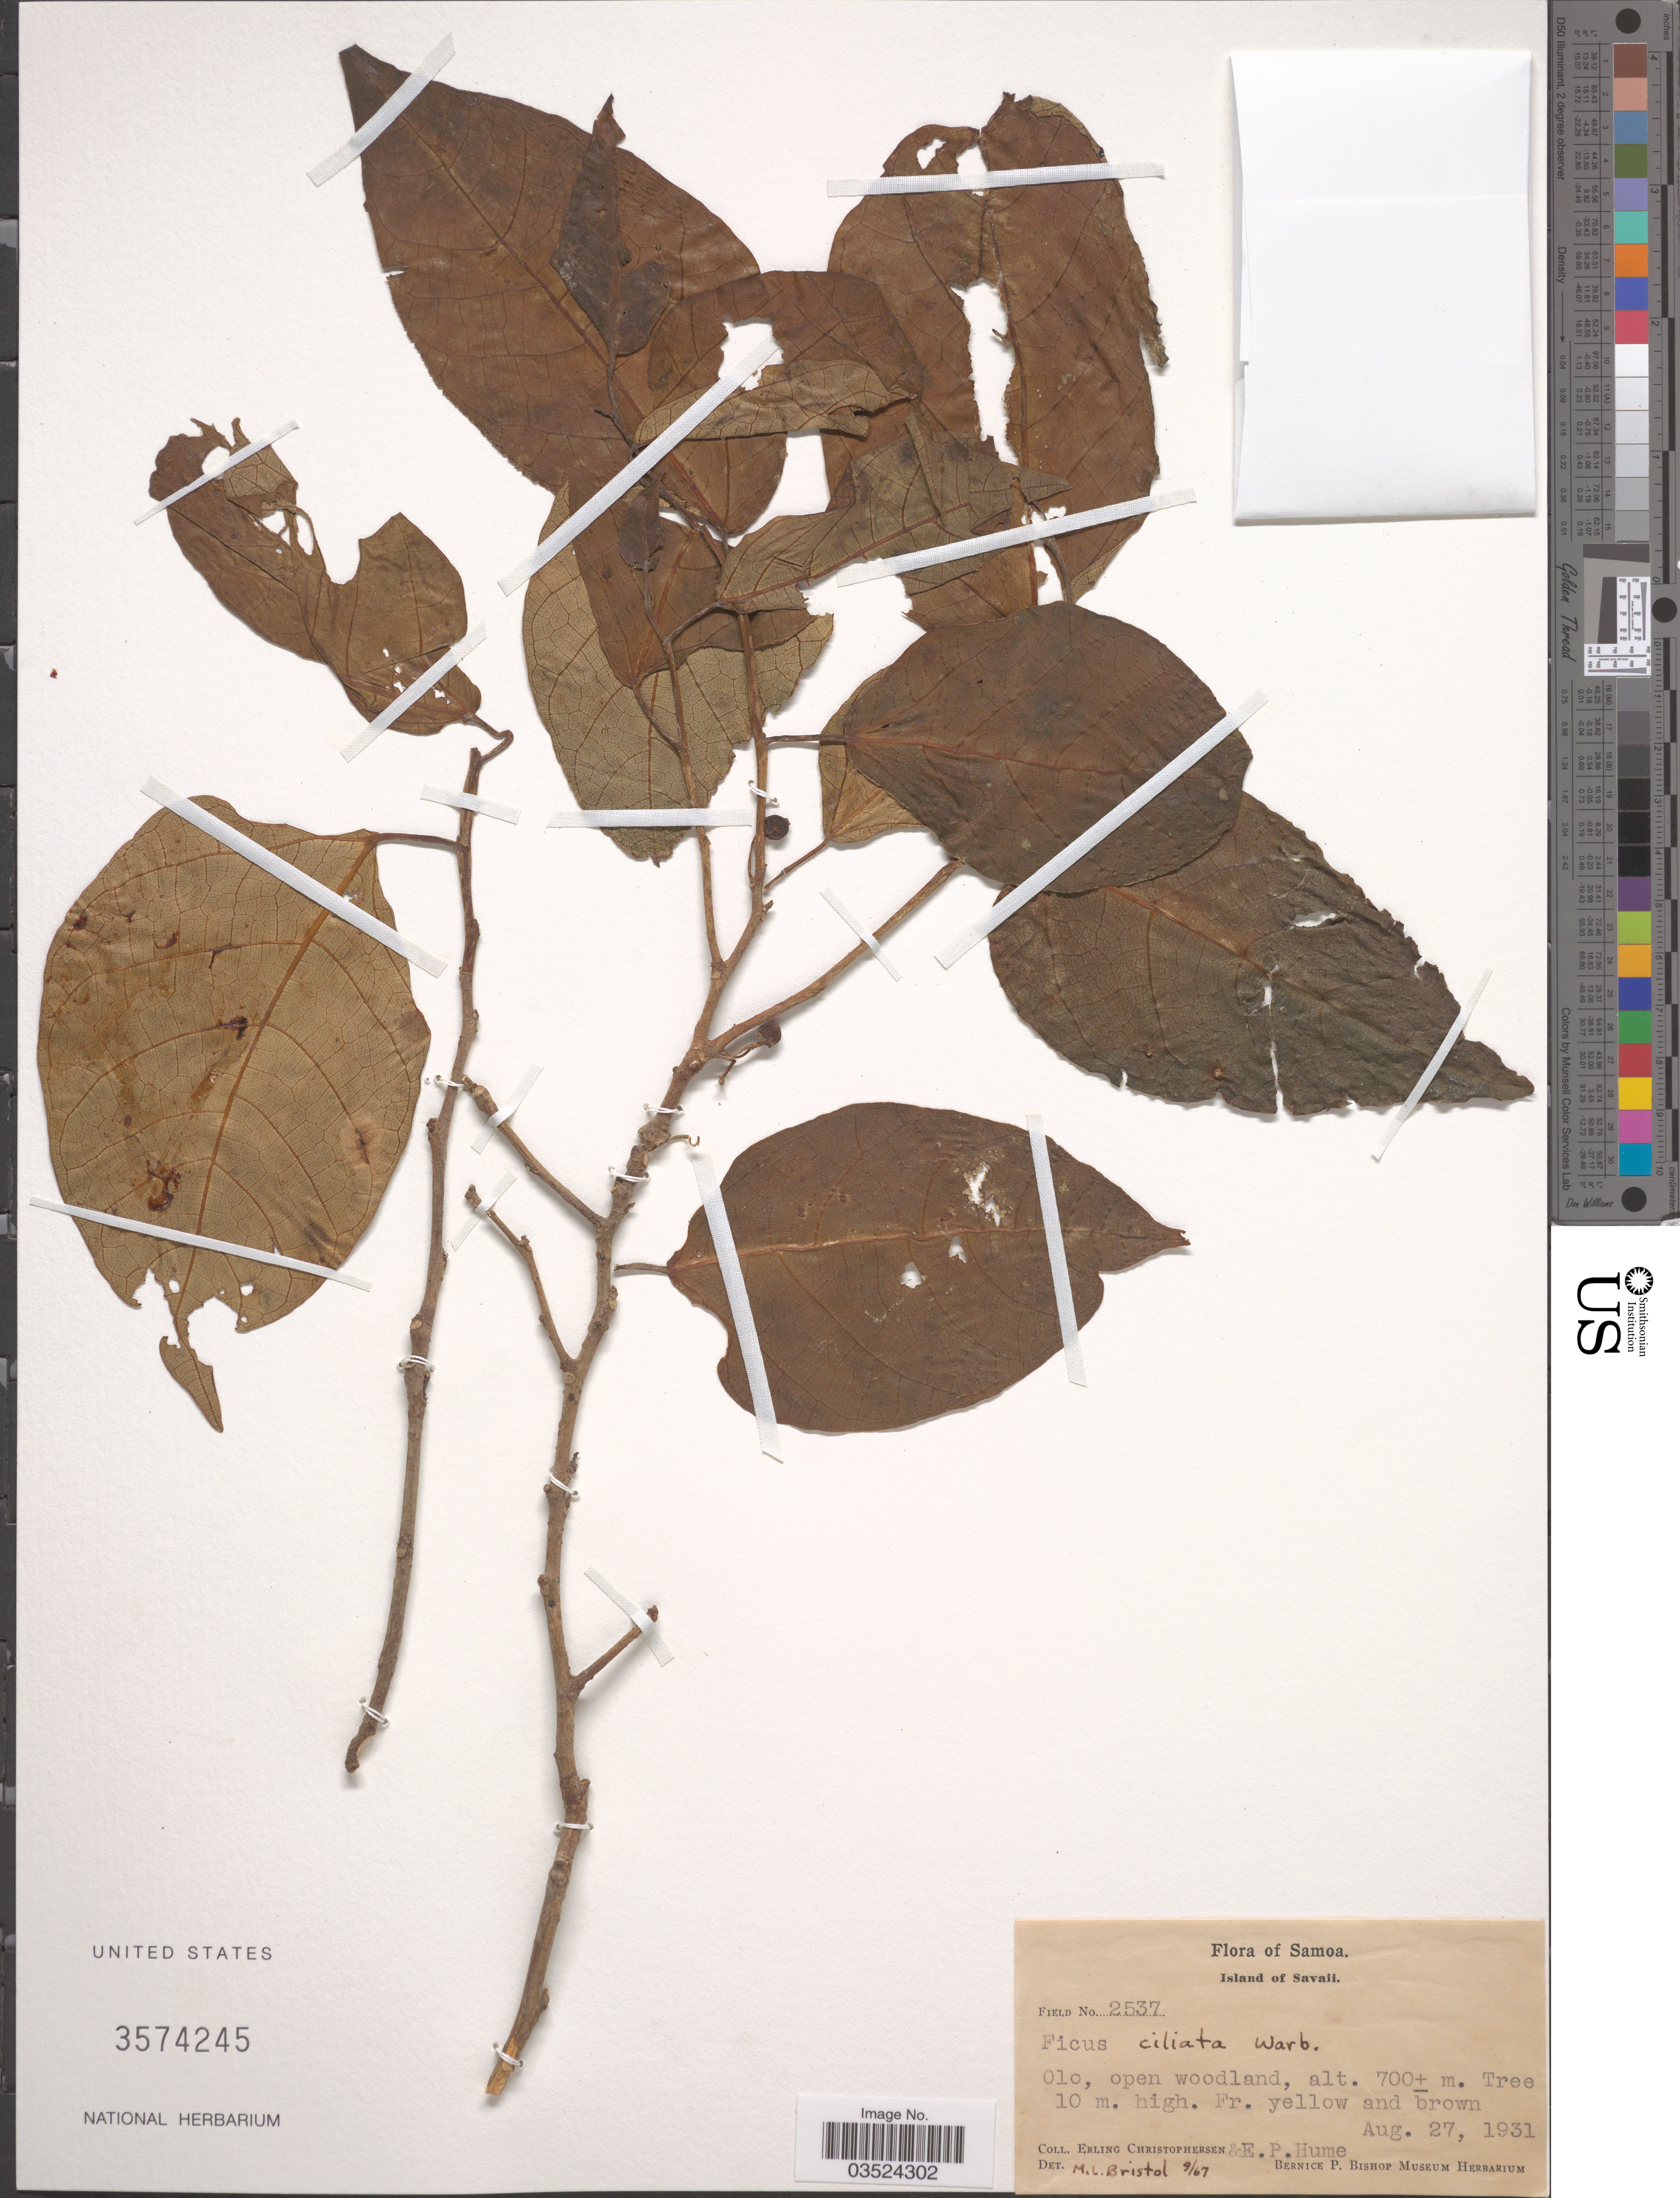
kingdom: Plantae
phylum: Tracheophyta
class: Magnoliopsida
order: Rosales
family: Moraceae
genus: Ficus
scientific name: Ficus scabra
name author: G. Forst.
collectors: E. Christophersen & E. P. Hume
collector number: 2537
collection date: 1931-08-27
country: Samoa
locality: Samoa. Island of Savaii. Olo, open woodland.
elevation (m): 700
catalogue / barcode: US 3574245